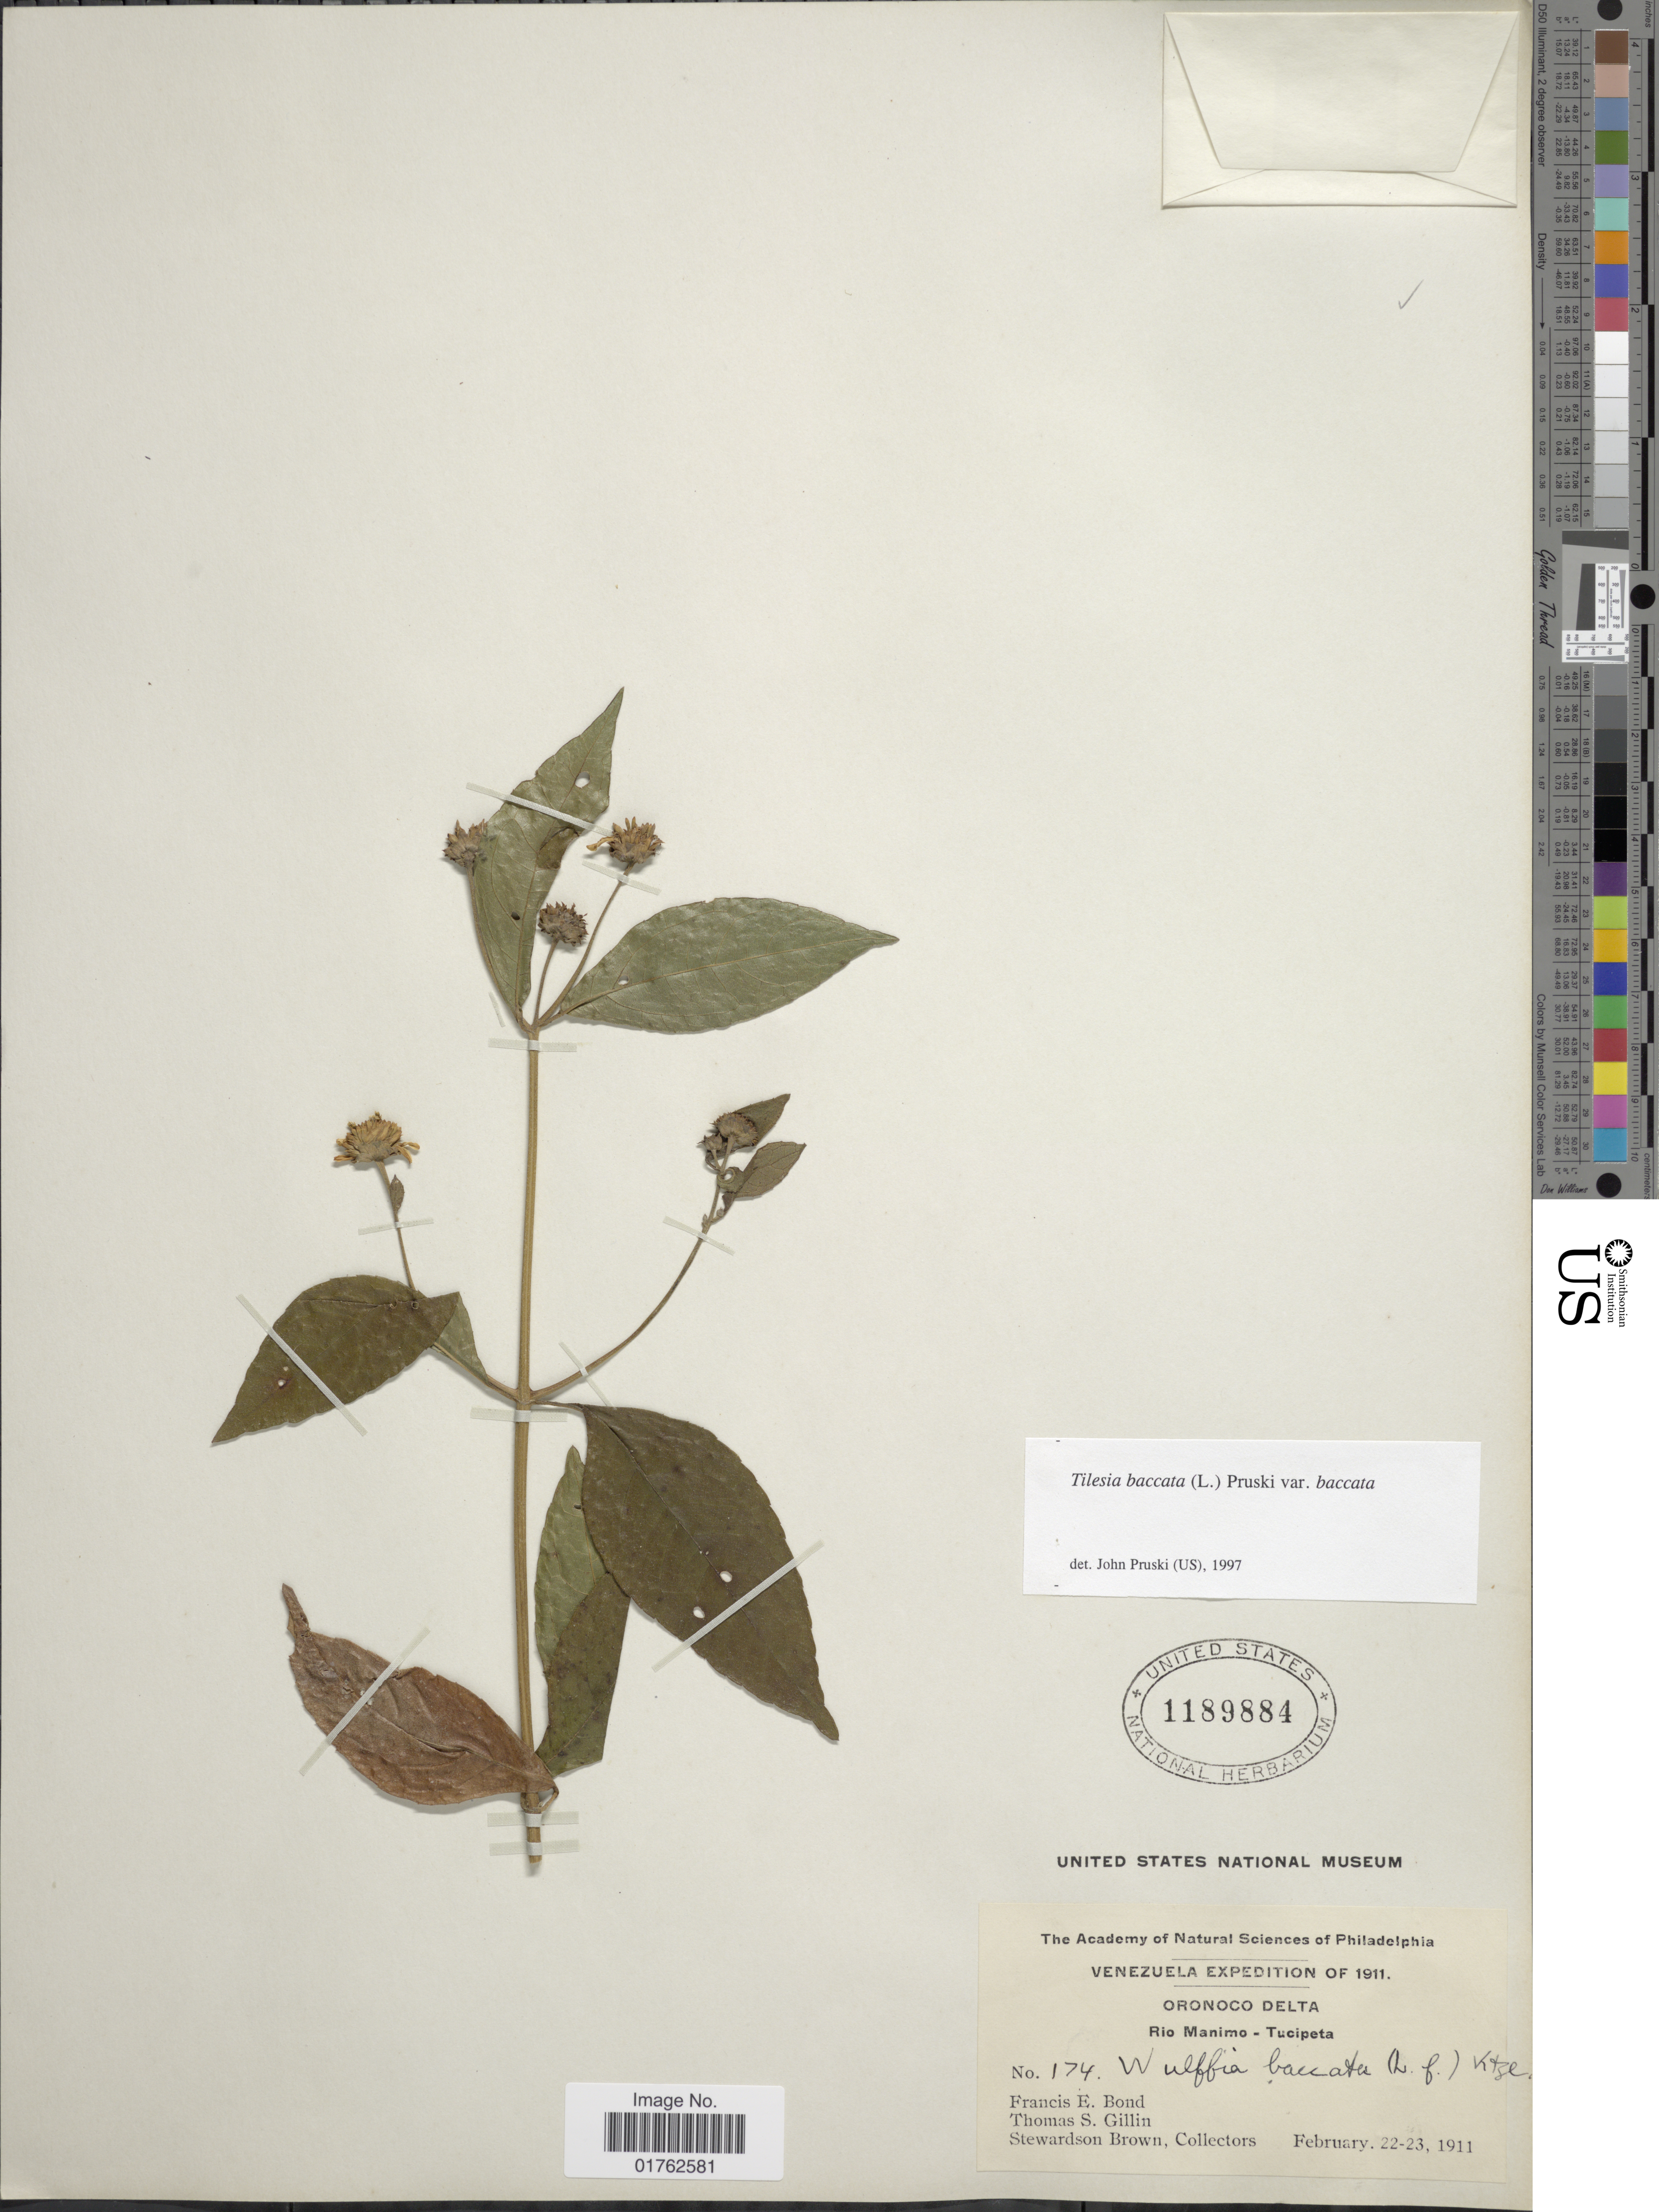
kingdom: Plantae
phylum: Tracheophyta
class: Magnoliopsida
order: Asterales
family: Asteraceae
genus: Wulffia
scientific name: Wulffia baccata var. baccata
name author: (L.) Kuntze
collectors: F. Bond, T. Gillin & S. Brown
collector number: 174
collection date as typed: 22-23 February 1911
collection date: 1911-02-22/1911-02-23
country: Venezuela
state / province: Delta Amacuro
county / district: Tucupita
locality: Orinoco Delta, Cano Manamo near Tucupita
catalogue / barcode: US 1189884